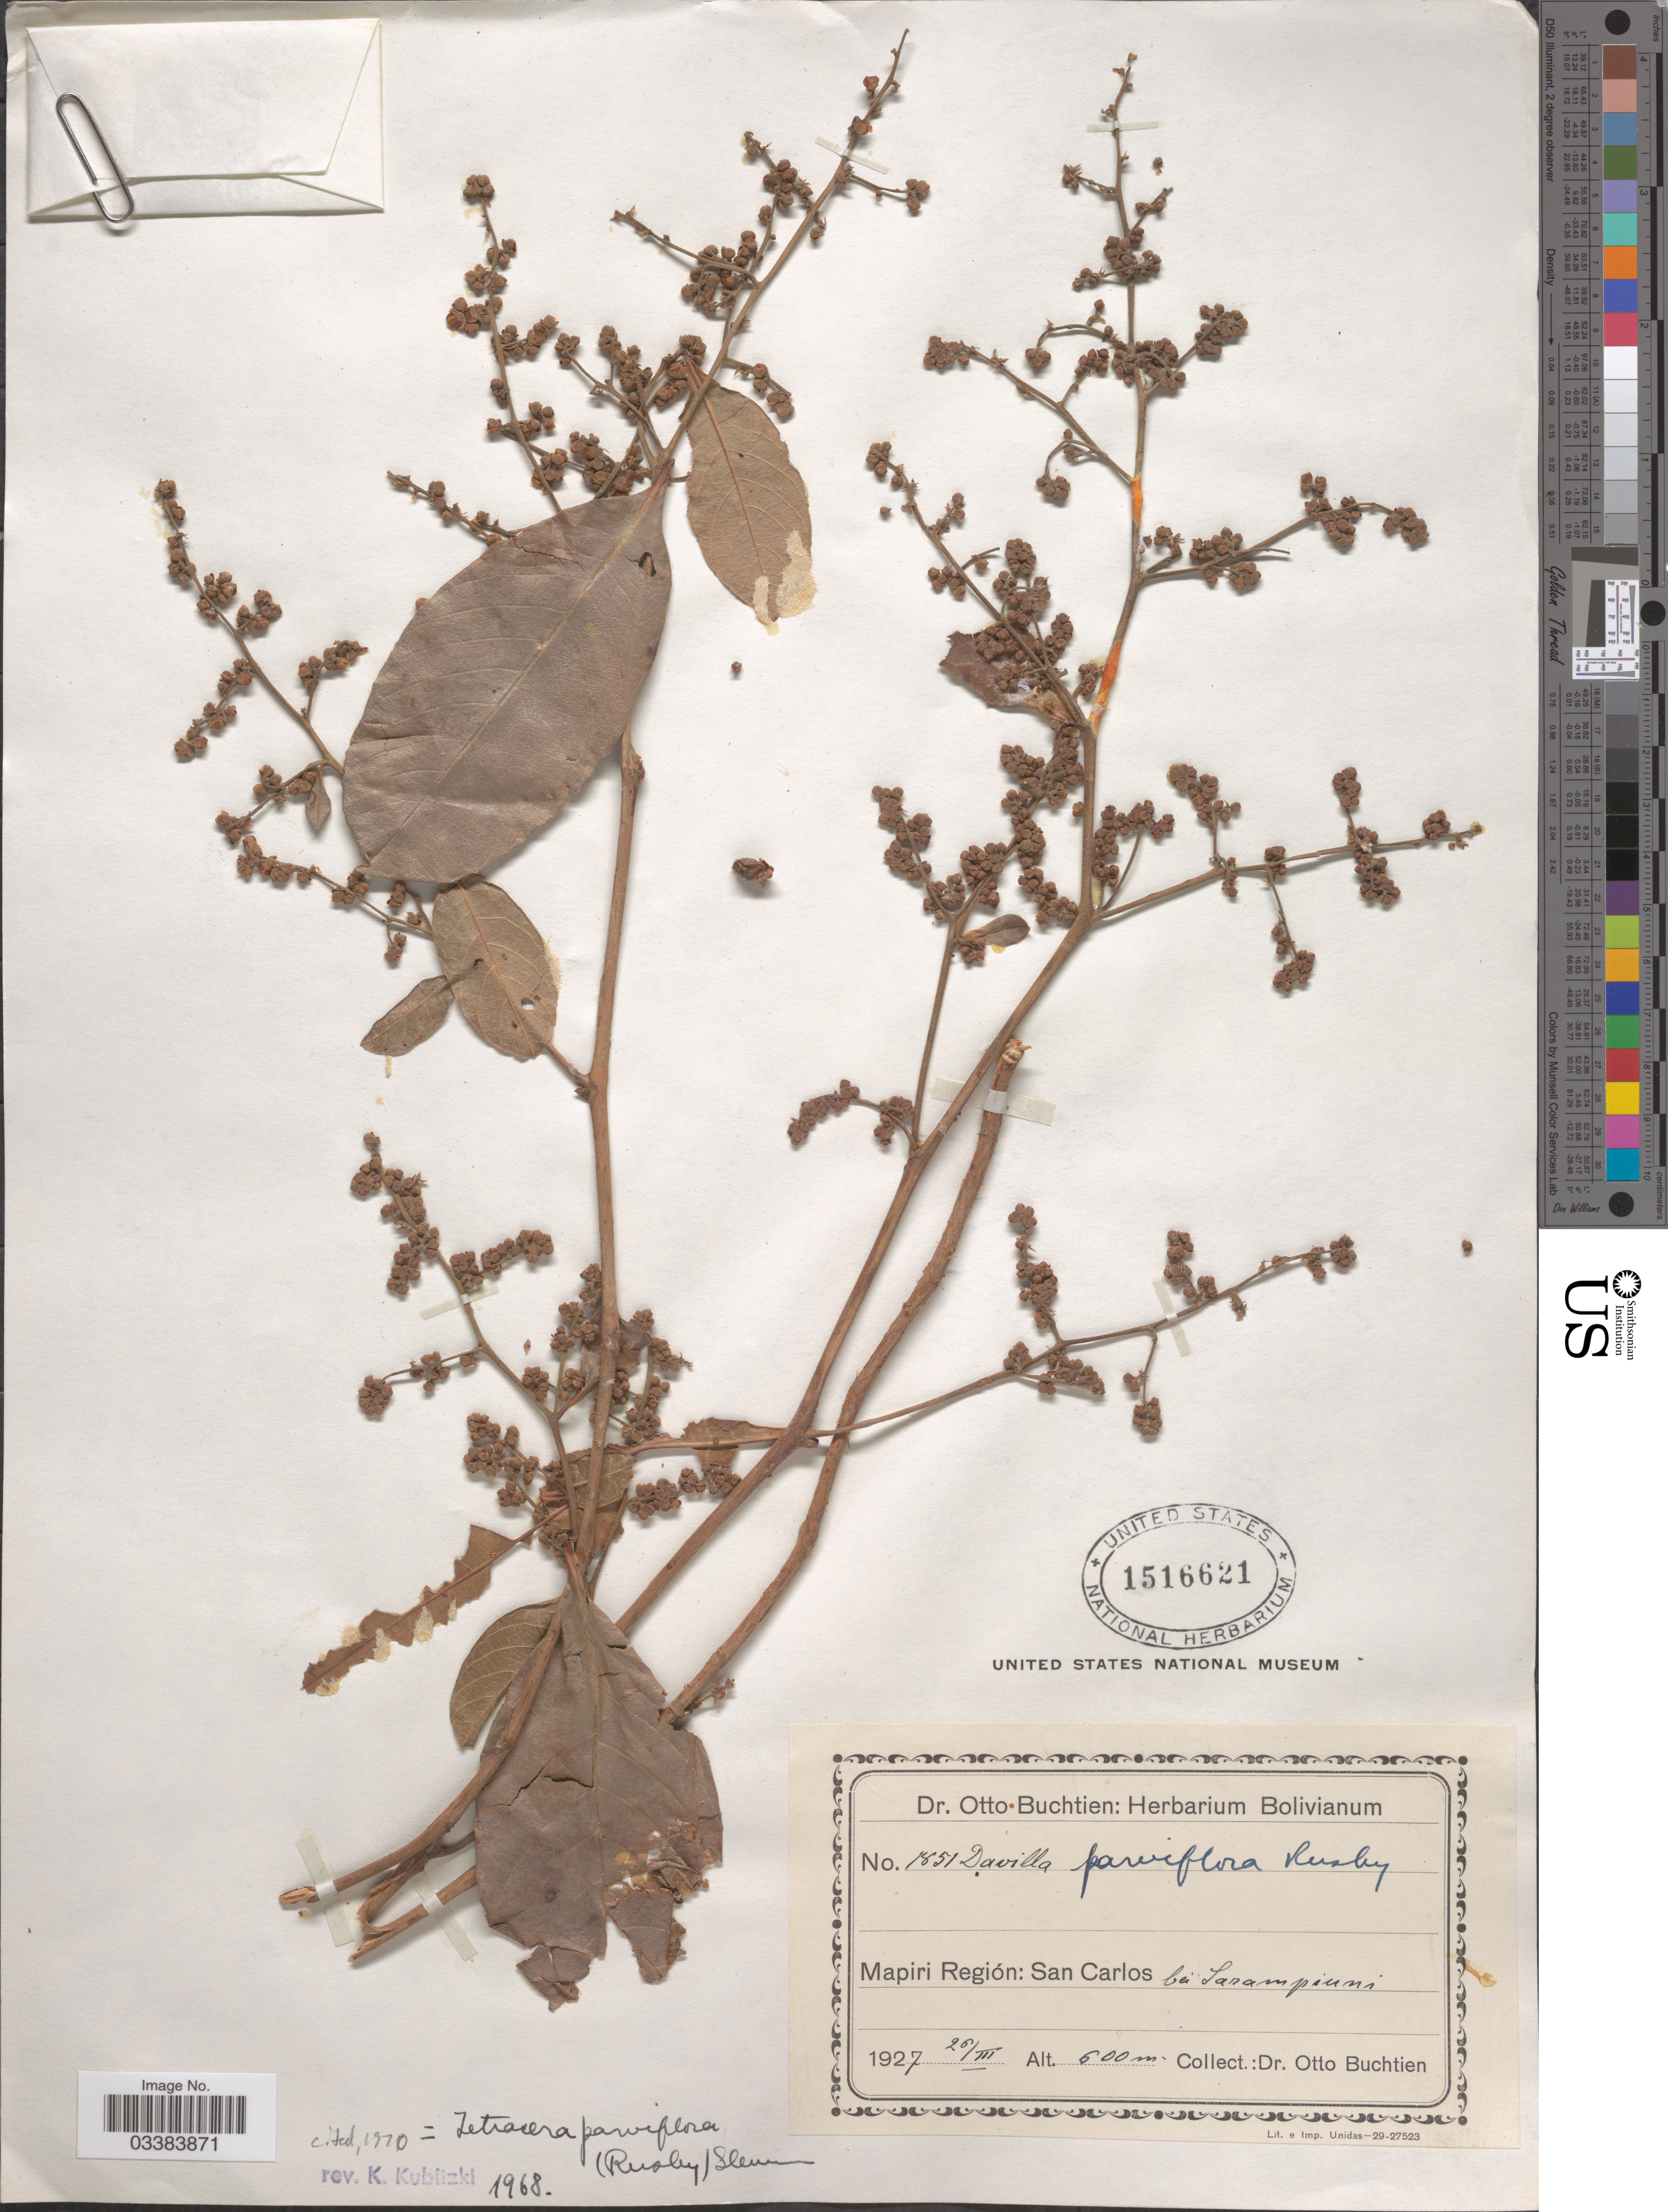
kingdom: Plantae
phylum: Tracheophyta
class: Magnoliopsida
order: Dilleniales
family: Dilleniaceae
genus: Tetracera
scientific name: Tetracera parviflora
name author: (Rusby) Sleumer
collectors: O. Buchtien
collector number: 1851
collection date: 1927-03-26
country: Bolivia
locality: Mapiri Región: San Carlos bei Sarampiuni.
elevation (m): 600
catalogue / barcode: US 1516621